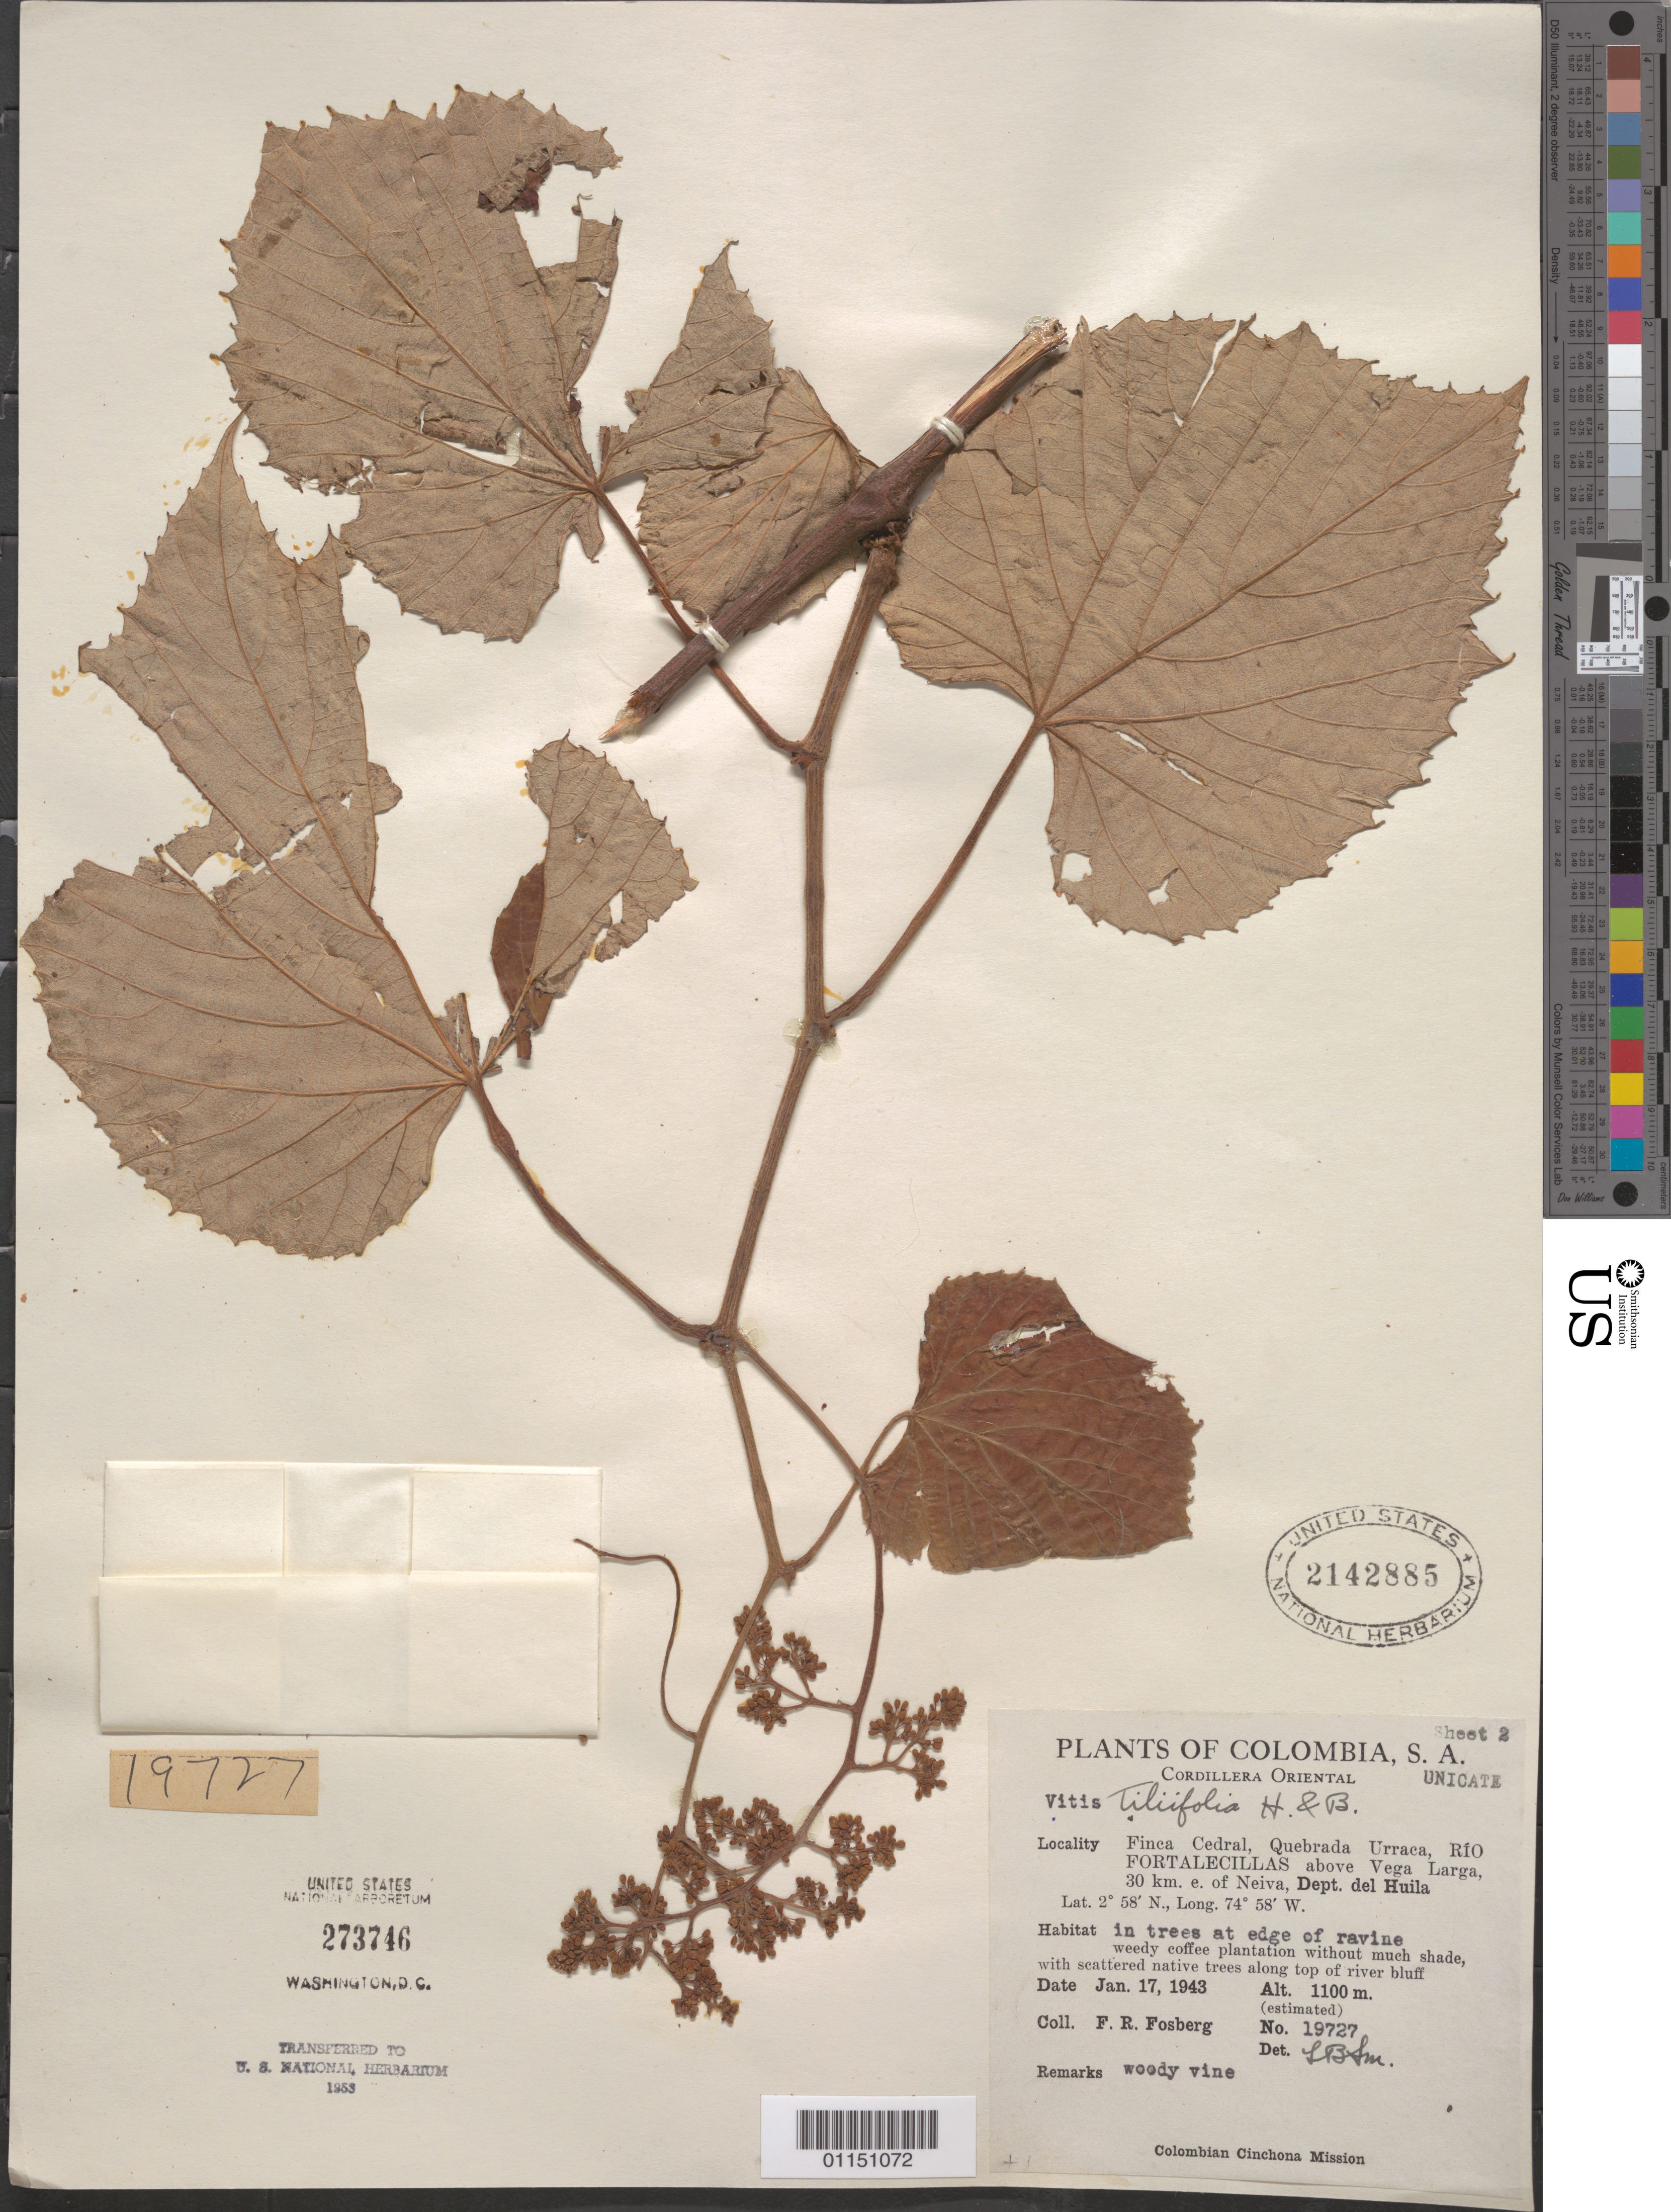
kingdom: Plantae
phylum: Tracheophyta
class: Magnoliopsida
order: Vitales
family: Vitaceae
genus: Vitis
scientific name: Vitis tiliaefolia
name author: Willd.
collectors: F. R. Fosberg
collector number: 19727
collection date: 1943-01-17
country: Colombia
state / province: Huíla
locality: Finca Cedral, Quebrada Urraca, Rio Fortalecillas above Vega Larga, 30 km E of Neiva.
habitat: In trees at edge of ravine. Woody vine.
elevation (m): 1100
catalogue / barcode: US 2142885